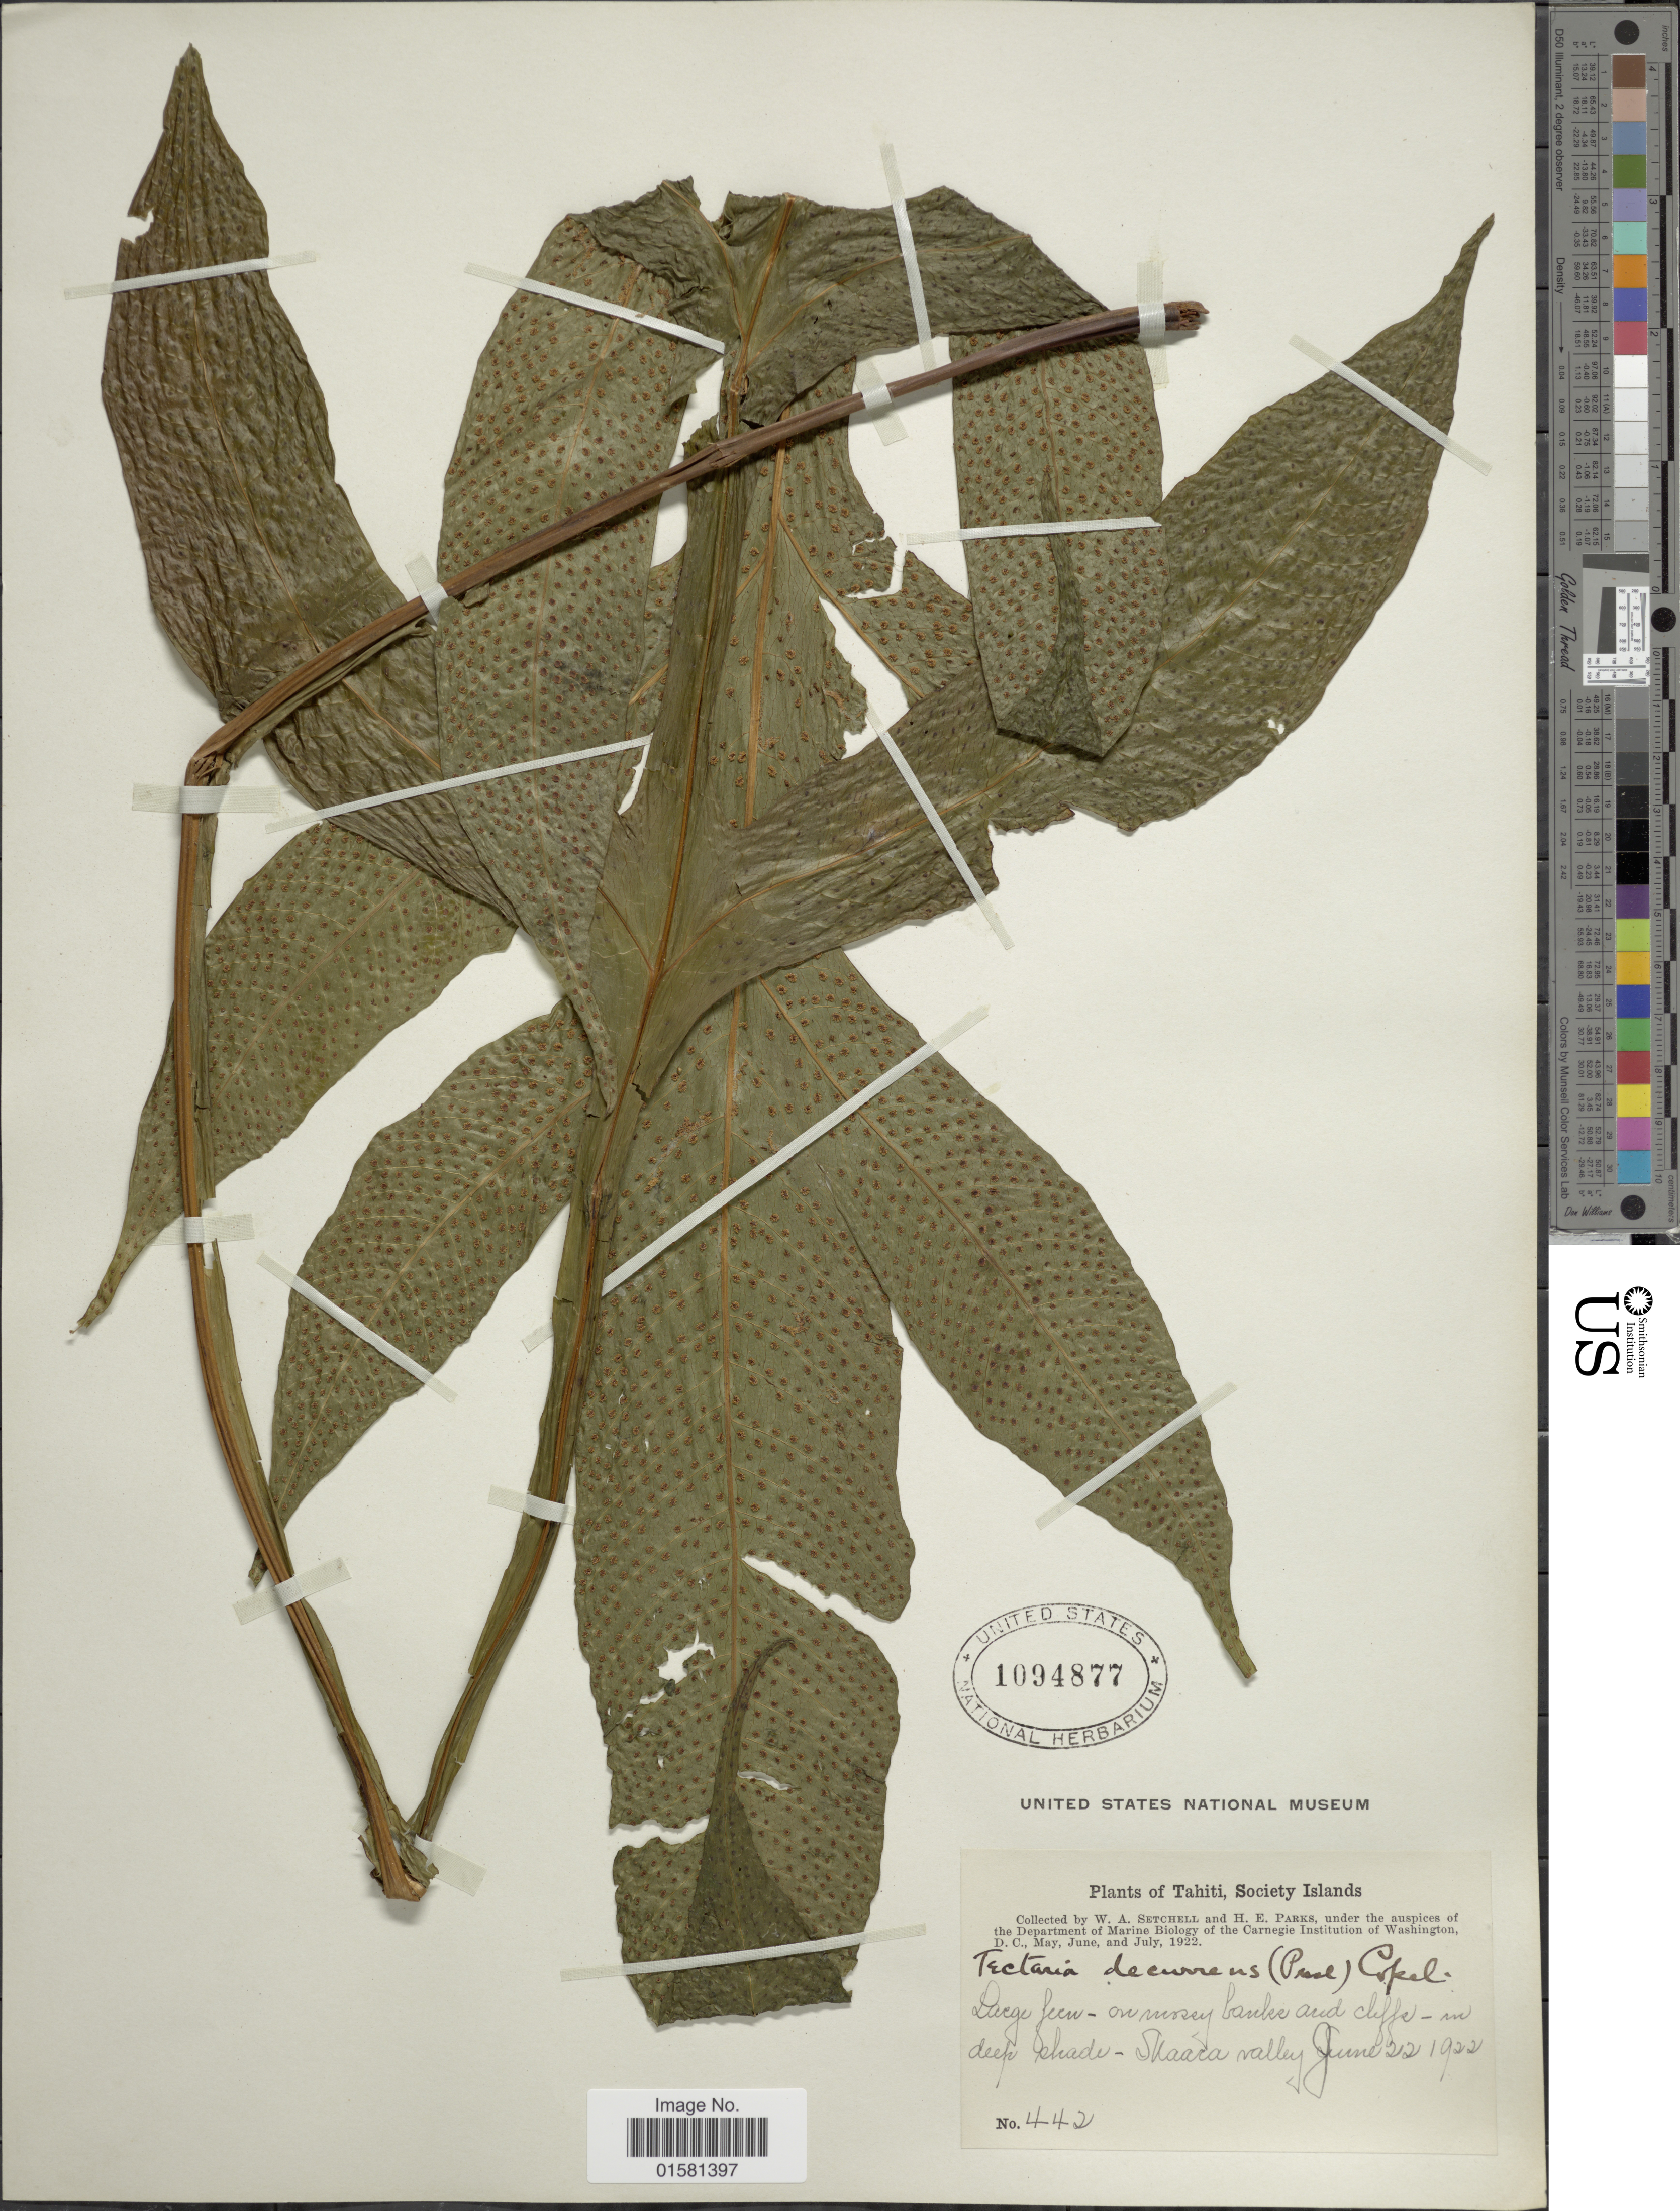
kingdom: Plantae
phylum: Tracheophyta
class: Polypodiopsida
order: Polypodiales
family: Tectariaceae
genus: Tectaria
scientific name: Tectaria decurrens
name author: (Presel.) Copel. in Elmer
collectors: W. Setchell & H. E. Parks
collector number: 442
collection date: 1922-05/1922-07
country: French Polynesia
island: Tahiti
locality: Tahiti, Large fern - on mosey banks and cliffs - in deep shade - Skaara valley [interpreted]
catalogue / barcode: US 1094877